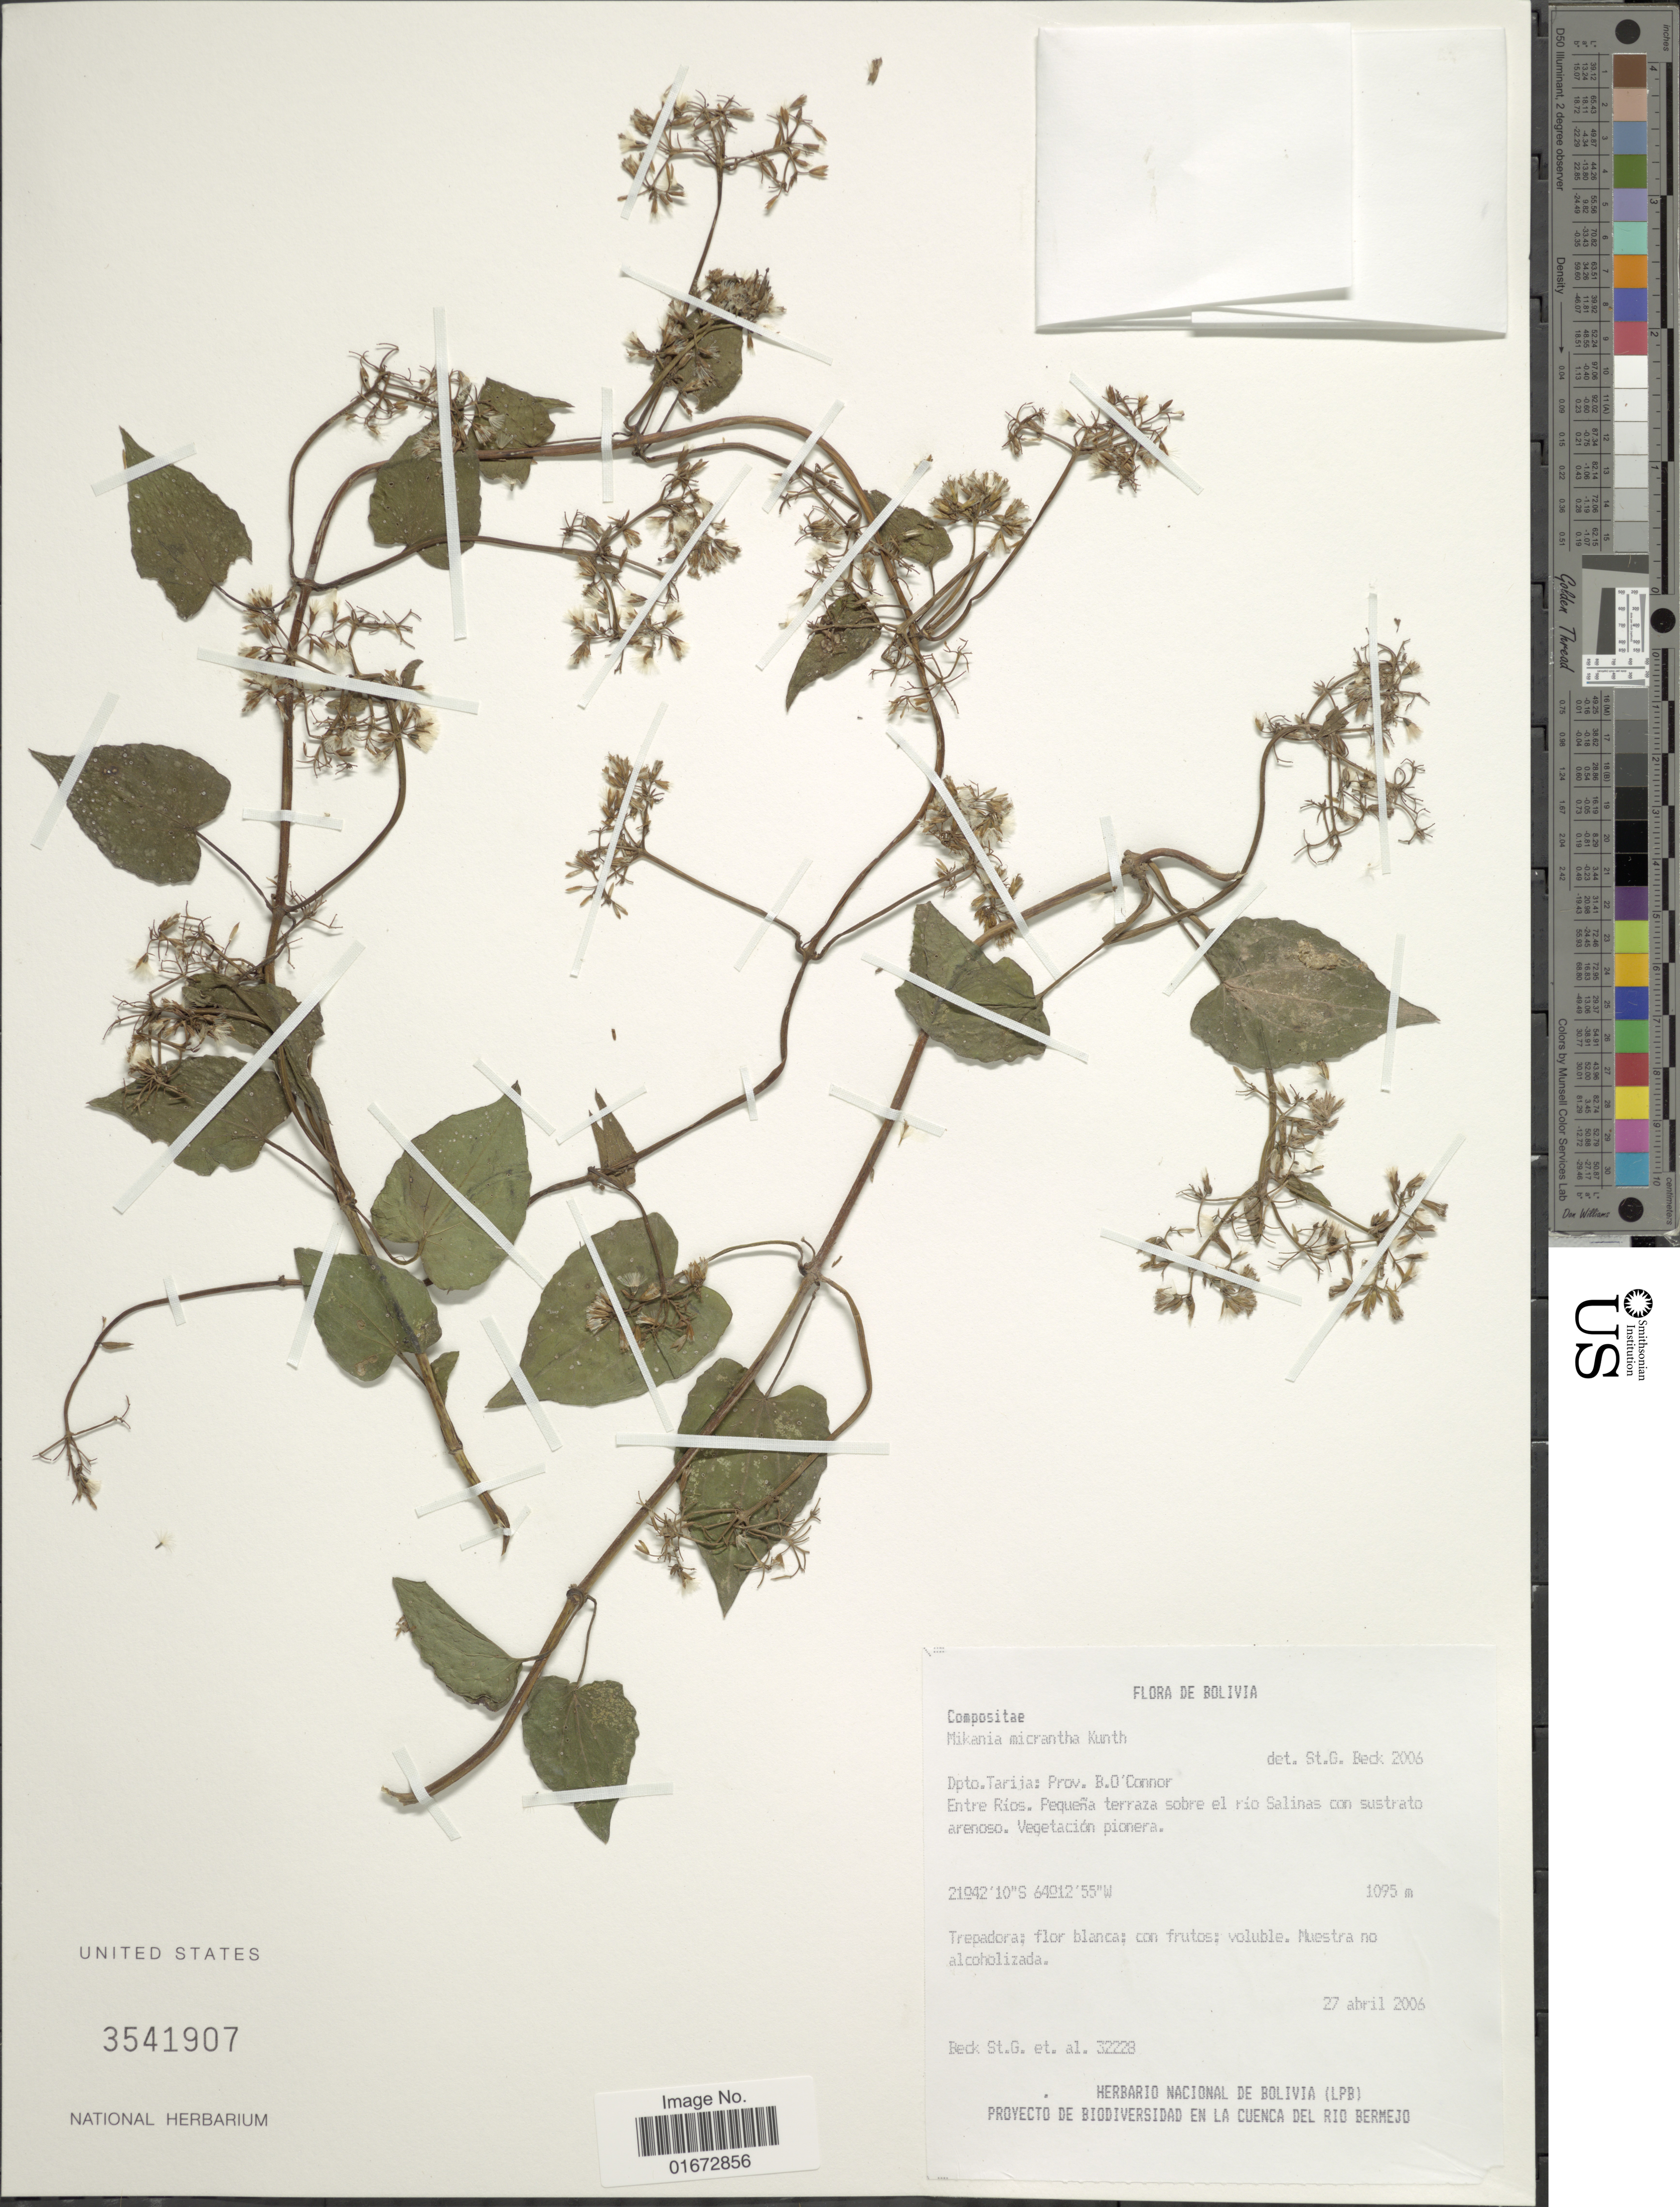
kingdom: Plantae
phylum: Tracheophyta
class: Magnoliopsida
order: Asterales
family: Asteraceae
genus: Mikania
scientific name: Mikania micrantha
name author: Kunth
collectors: S. G. Beck & et al.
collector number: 32228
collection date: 2006-04-27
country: Bolivia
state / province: Tarija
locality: Dpto. Tarija: Prov. B. O'Connor. Entre Ríos. Pequeña terraza sobre el rio Salinas con sustrato arenoso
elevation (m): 1095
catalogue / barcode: US 3541907